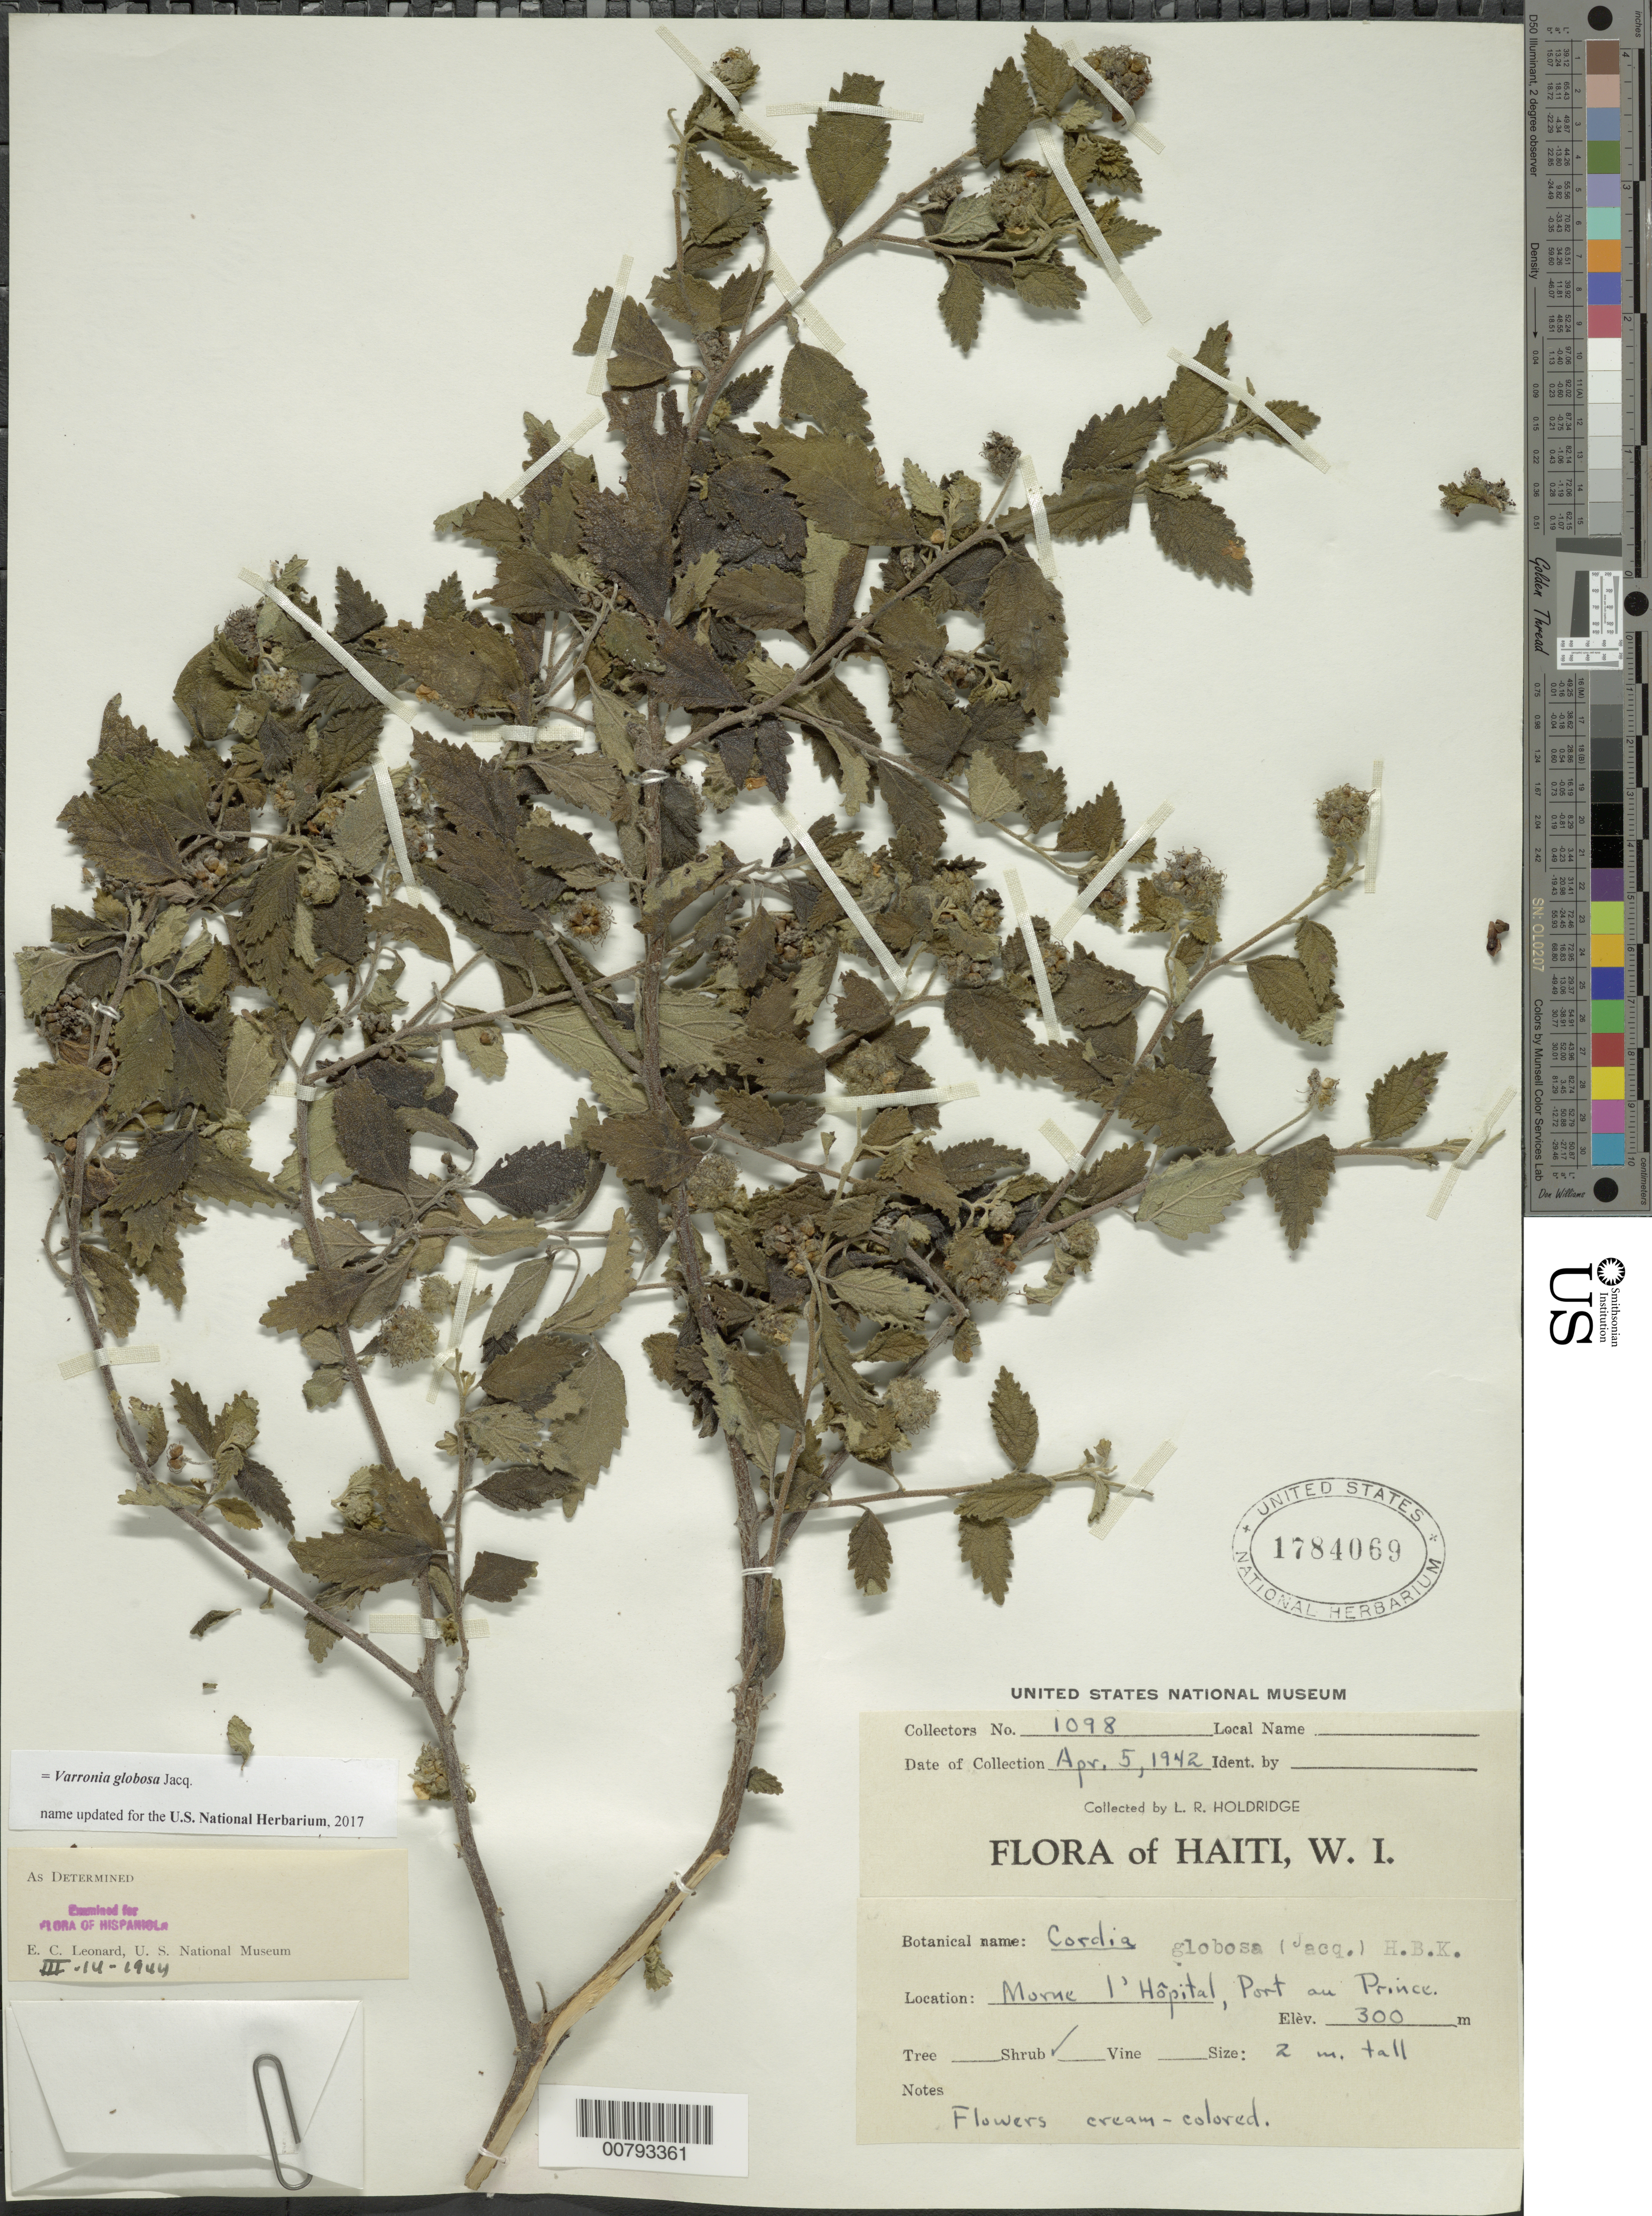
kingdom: Plantae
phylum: Tracheophyta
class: Magnoliopsida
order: Boraginales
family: Cordiaceae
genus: Varronia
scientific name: Varronia globosa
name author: Jacq.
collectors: L. Holdridge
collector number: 1098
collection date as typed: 05 Apr 1942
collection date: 1942-04-05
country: Haiti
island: Hispaniola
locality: Port au Prince, Morne l'Hôpital.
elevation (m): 300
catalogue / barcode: US 1784069